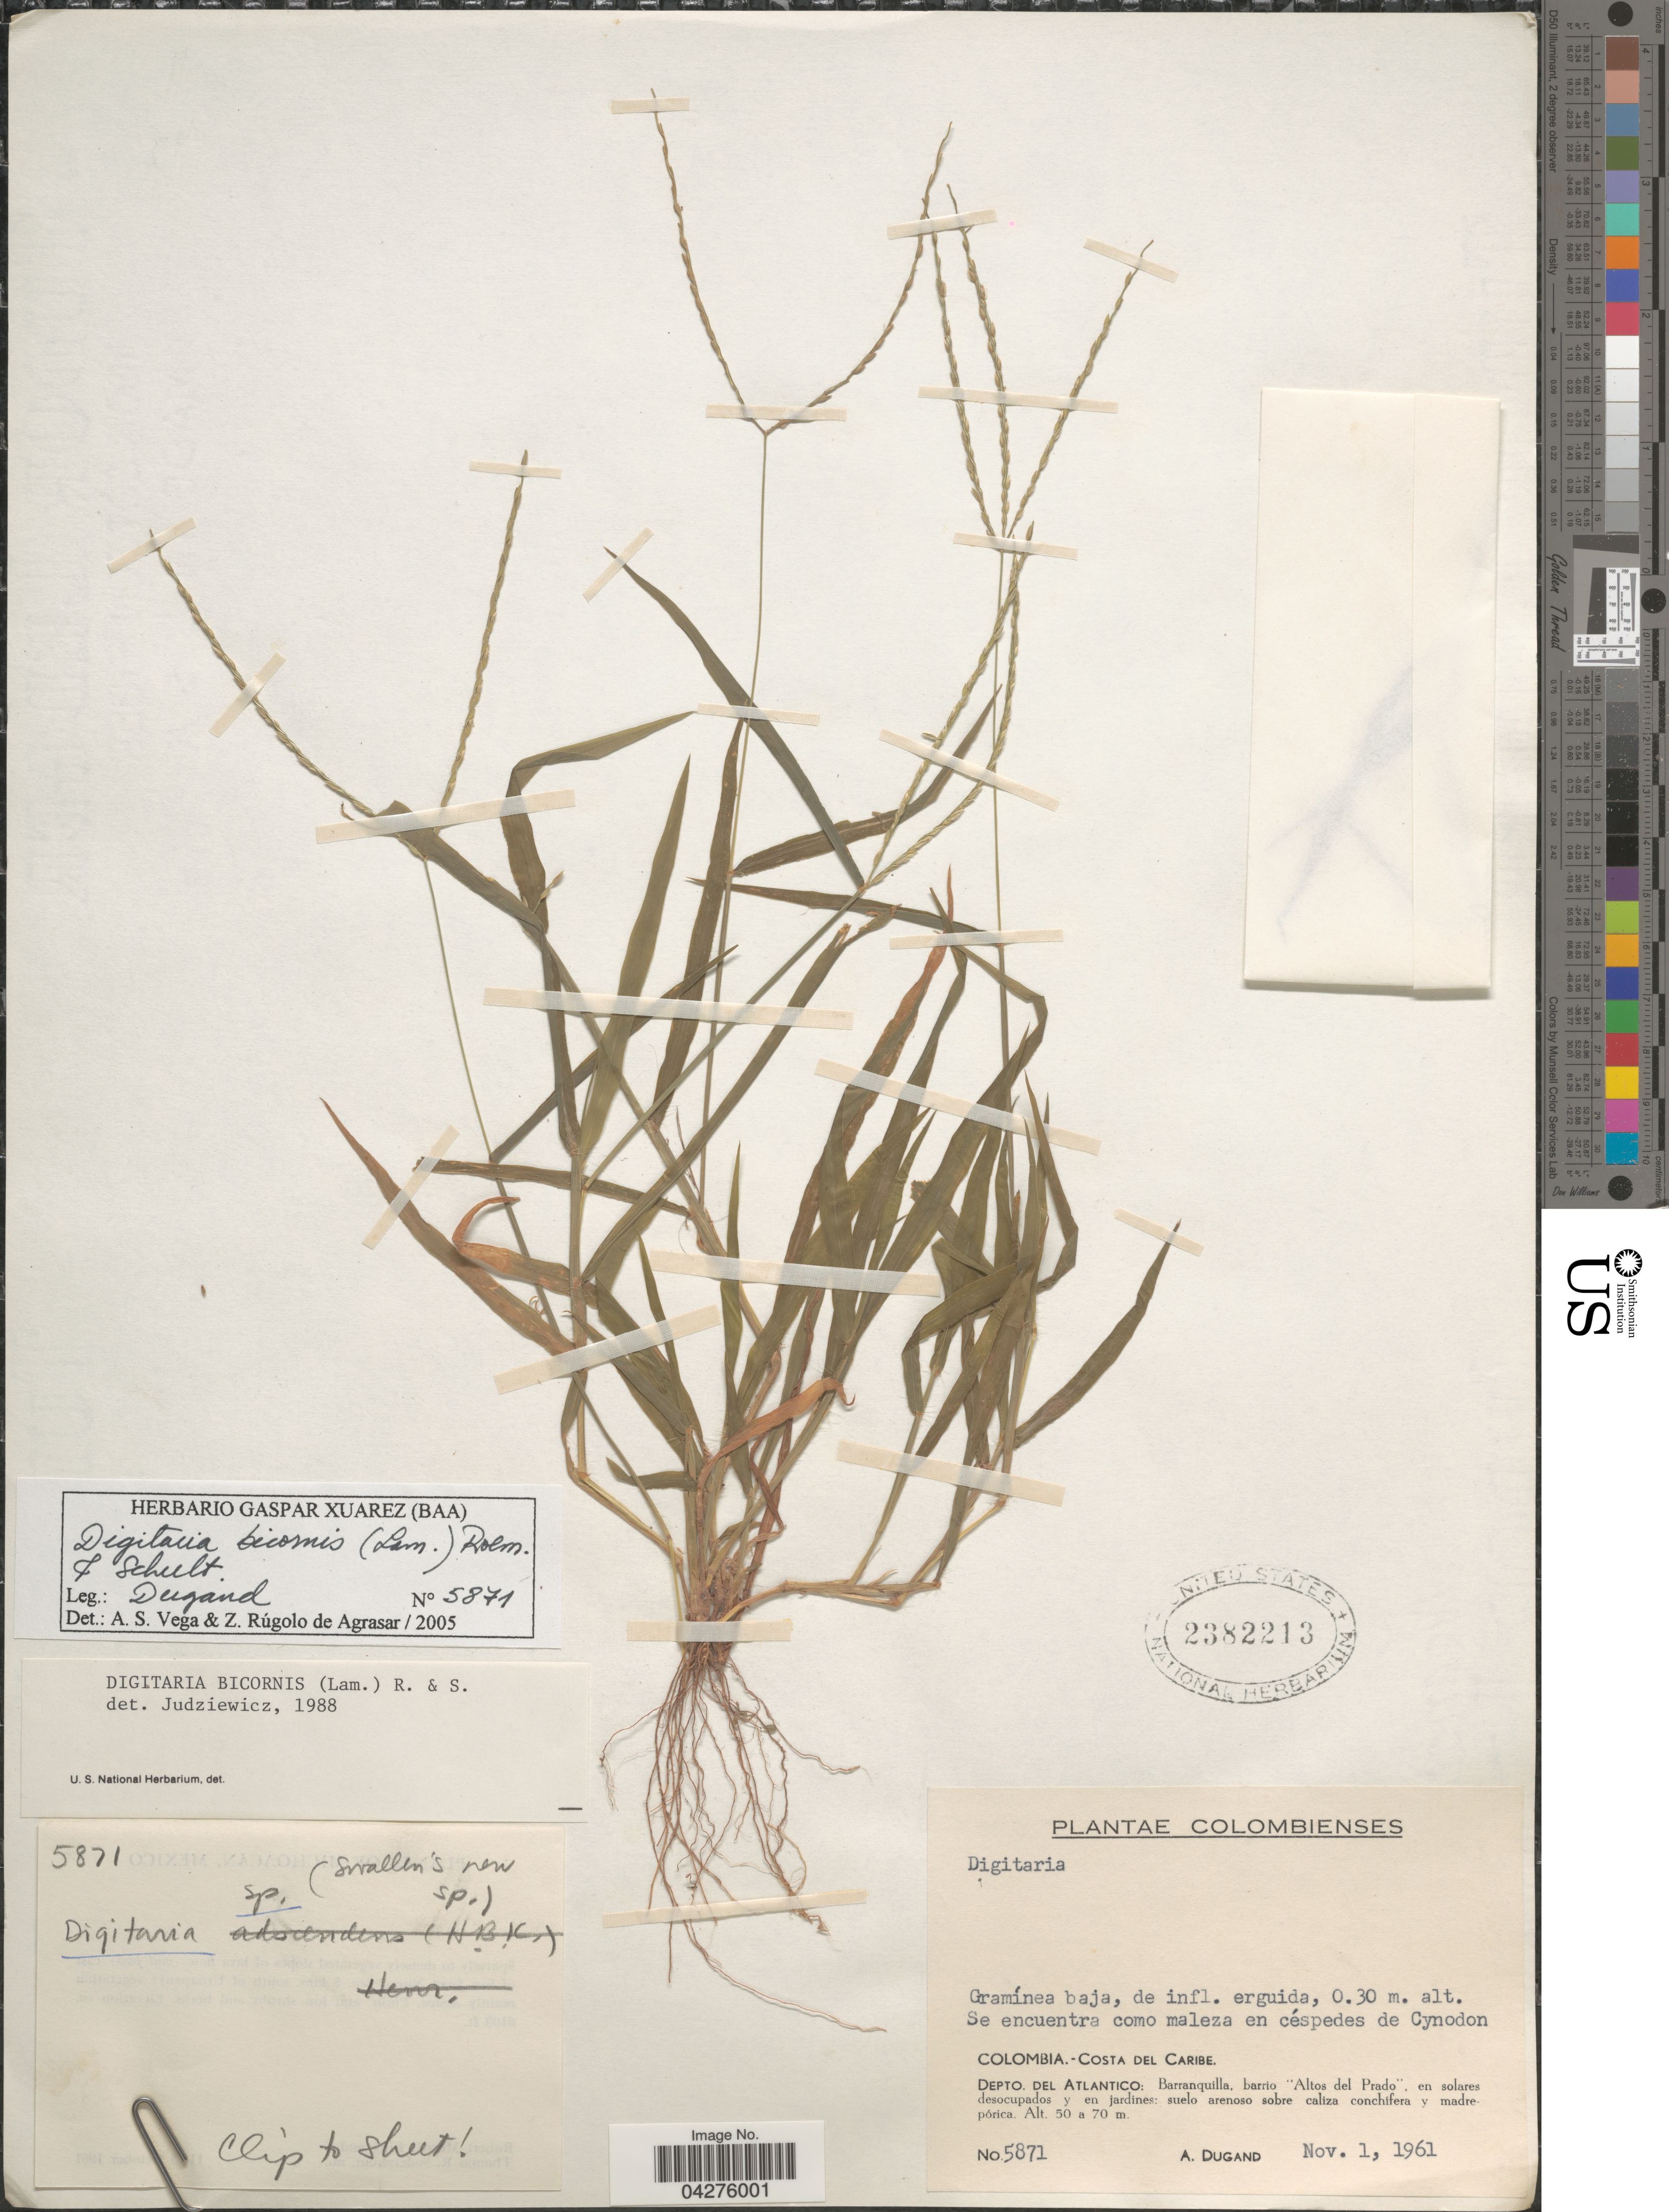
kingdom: Plantae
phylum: Tracheophyta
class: Liliopsida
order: Poales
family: Poaceae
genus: Digitaria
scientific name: Digitaria bicornis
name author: (Lam.) Roem. & Schult.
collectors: A. Dugand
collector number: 5871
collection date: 1961-11-01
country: Colombia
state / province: Atlántico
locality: Costa del Caribe. Depto. del Atlantico: Barranquilla, barrio "Altos del Prado", en solares desocupados y en jardines: suelo arenoso sobre caliza conchífera y madrepórica.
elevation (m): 50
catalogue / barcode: US 2382213